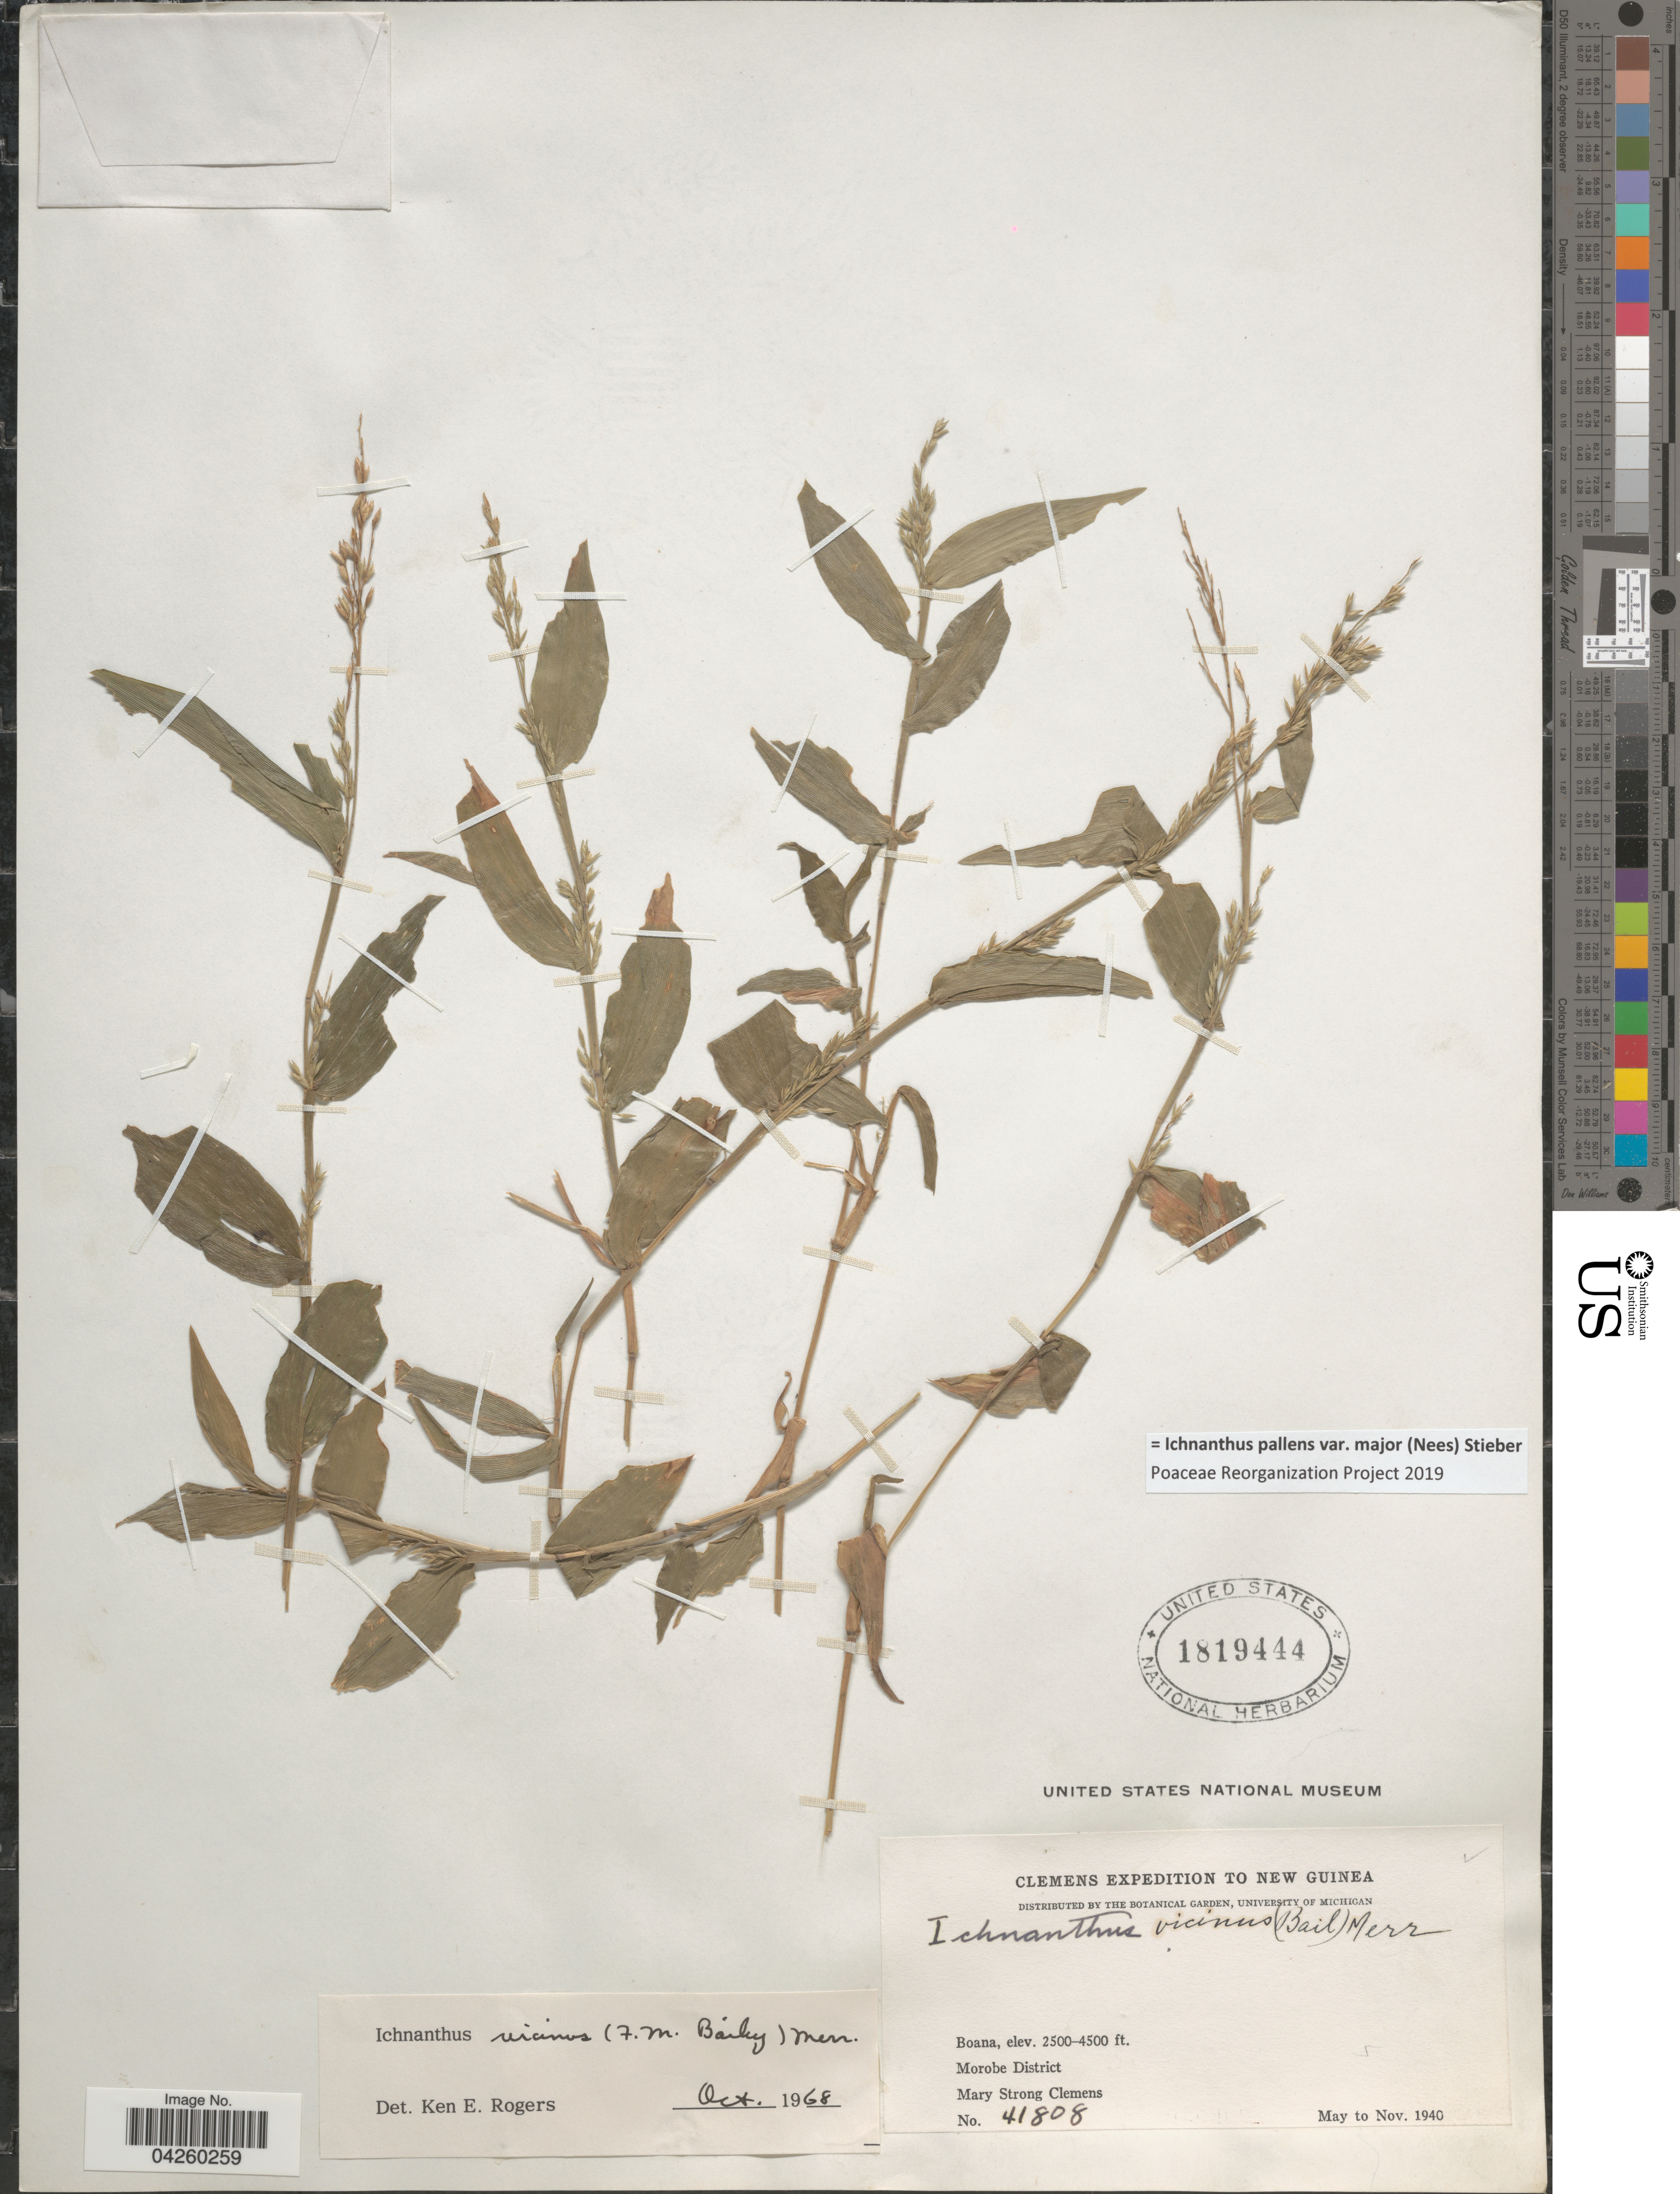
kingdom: Plantae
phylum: Tracheophyta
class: Liliopsida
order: Poales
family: Poaceae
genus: Ichnanthus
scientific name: Ichnanthus pallens var. major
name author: (Nees) Stieber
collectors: M. S. Clemens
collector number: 41808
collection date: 1940-05/1940-11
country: Papua New Guinea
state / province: Morobe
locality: Clemens Expedition to New Guinea. Boana. Morobe District.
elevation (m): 762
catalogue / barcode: US 1819444